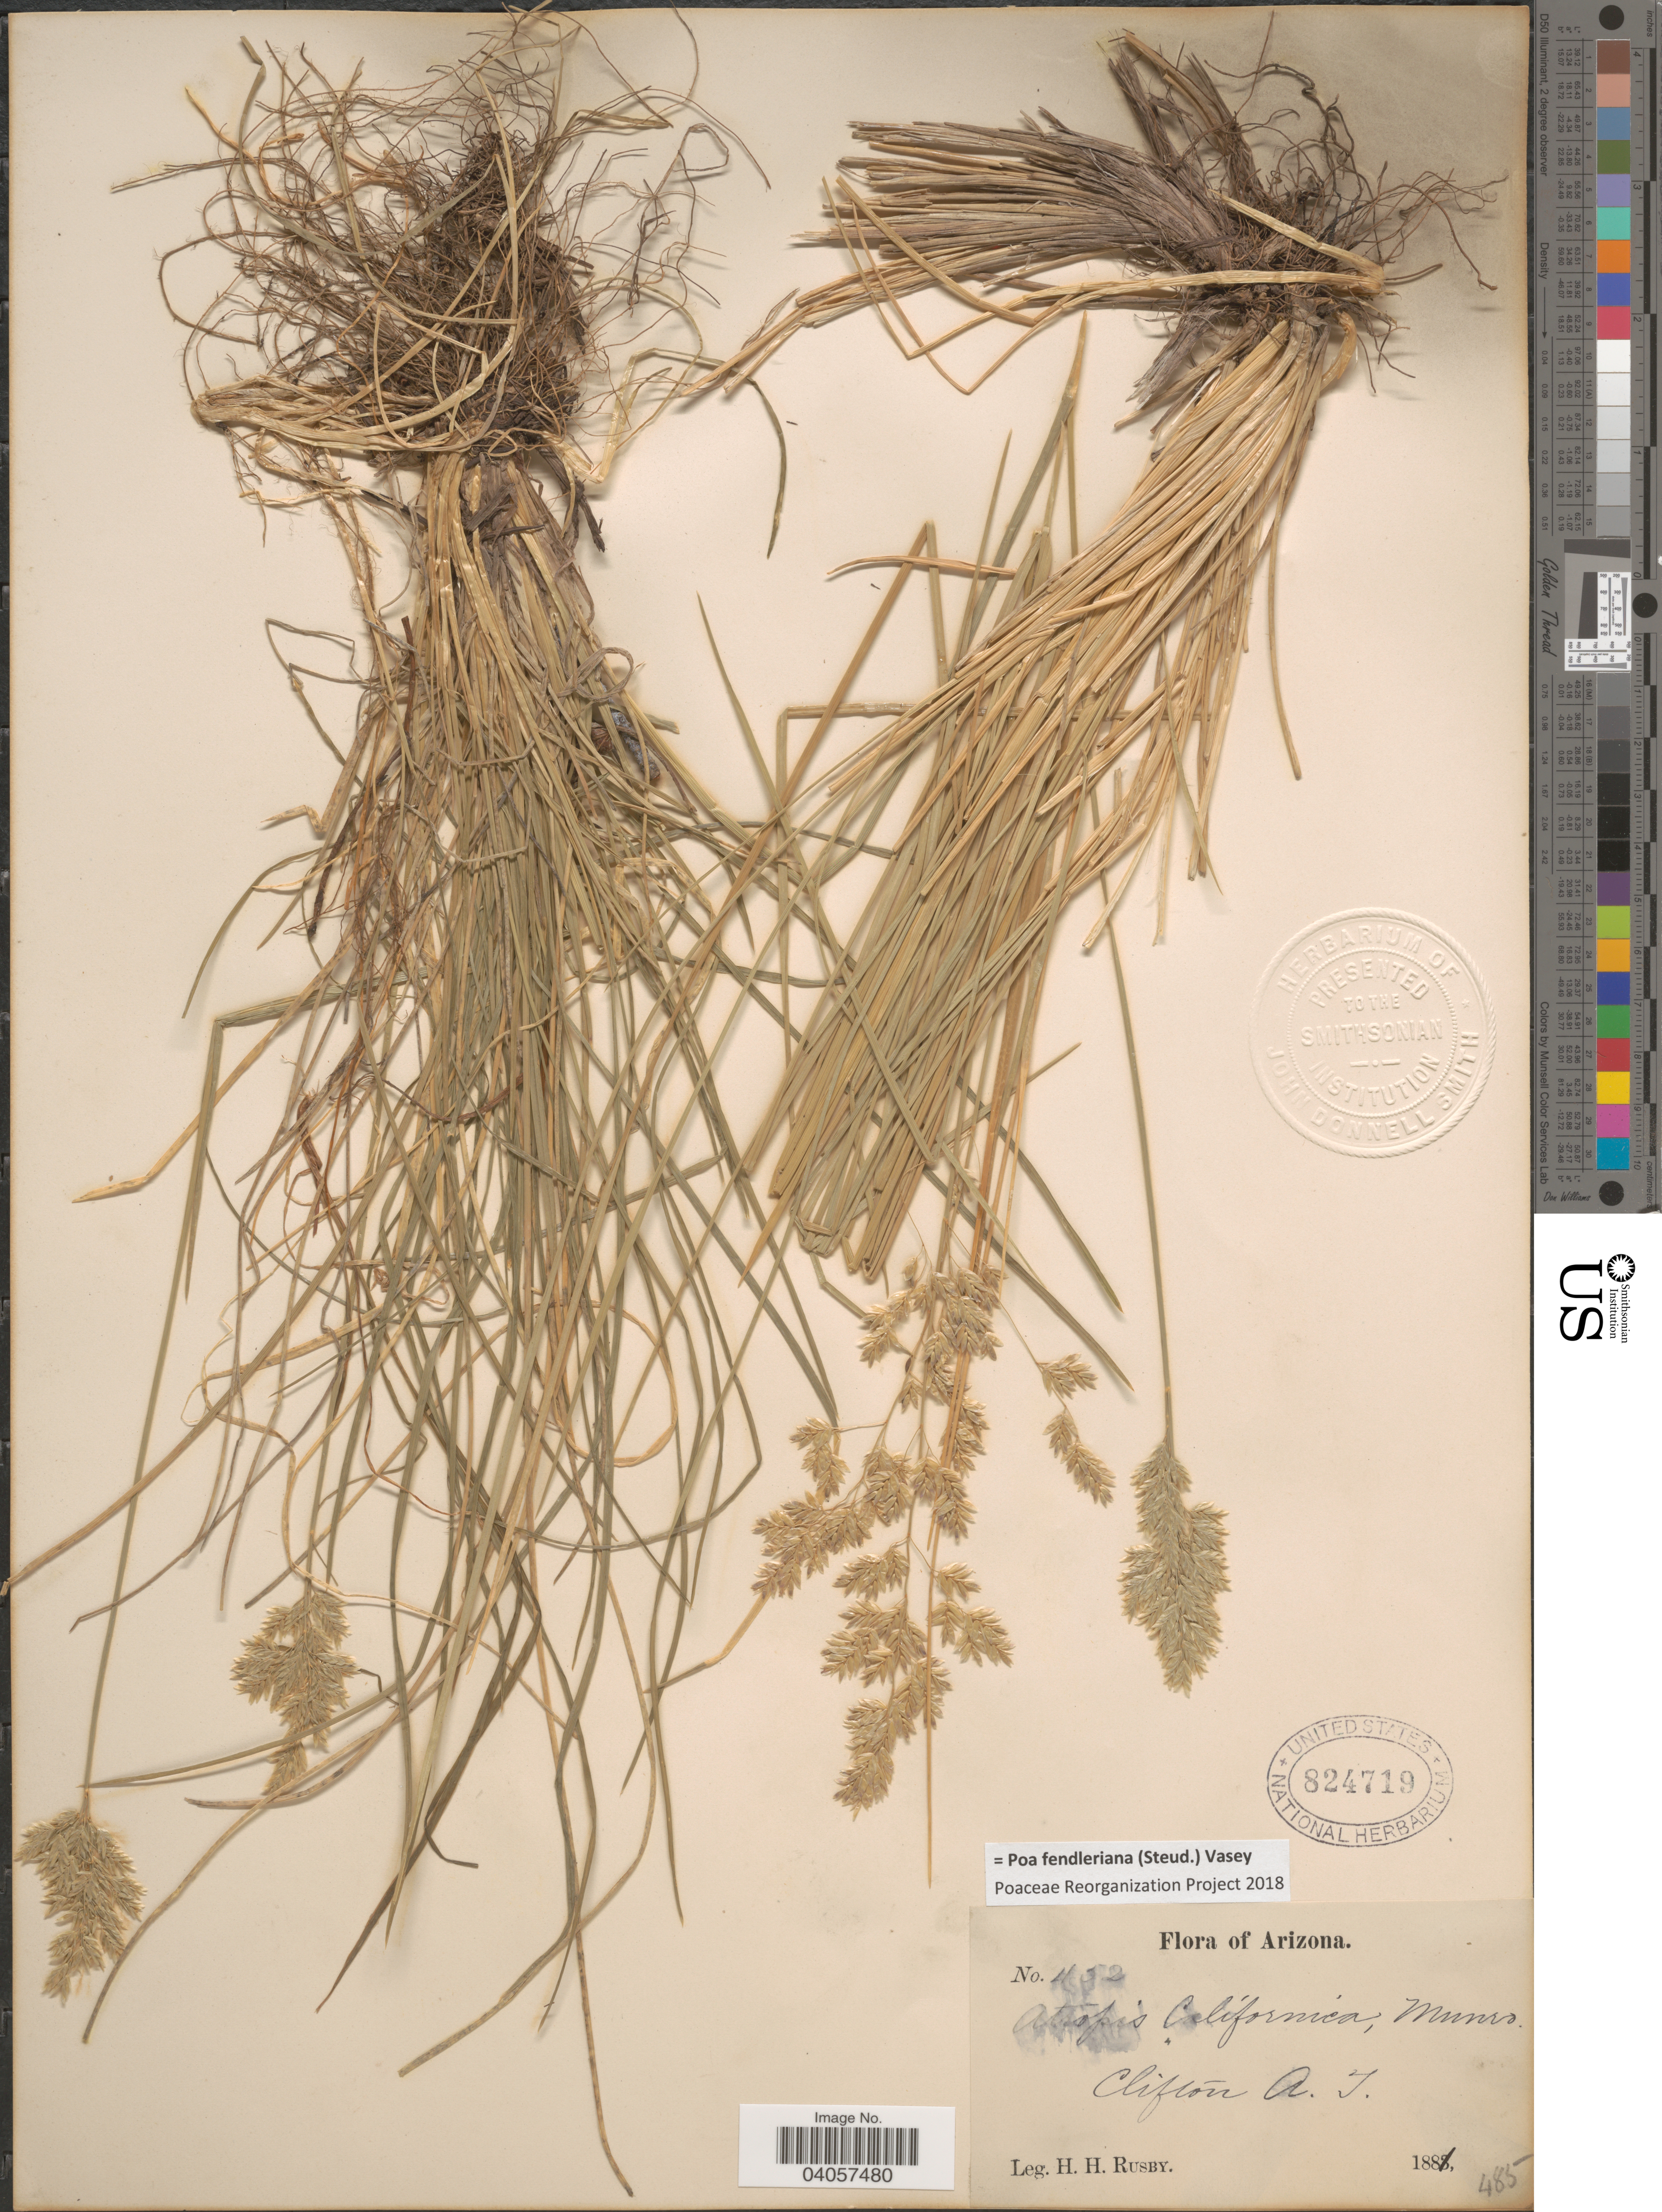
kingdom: Plantae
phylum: Tracheophyta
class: Liliopsida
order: Poales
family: Poaceae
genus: Poa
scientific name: Poa fendleriana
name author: (Steud.) Vasey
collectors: H. H. Rusby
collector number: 452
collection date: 1881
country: United States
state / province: Arizona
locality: Clifton A. T.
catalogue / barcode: US 824719